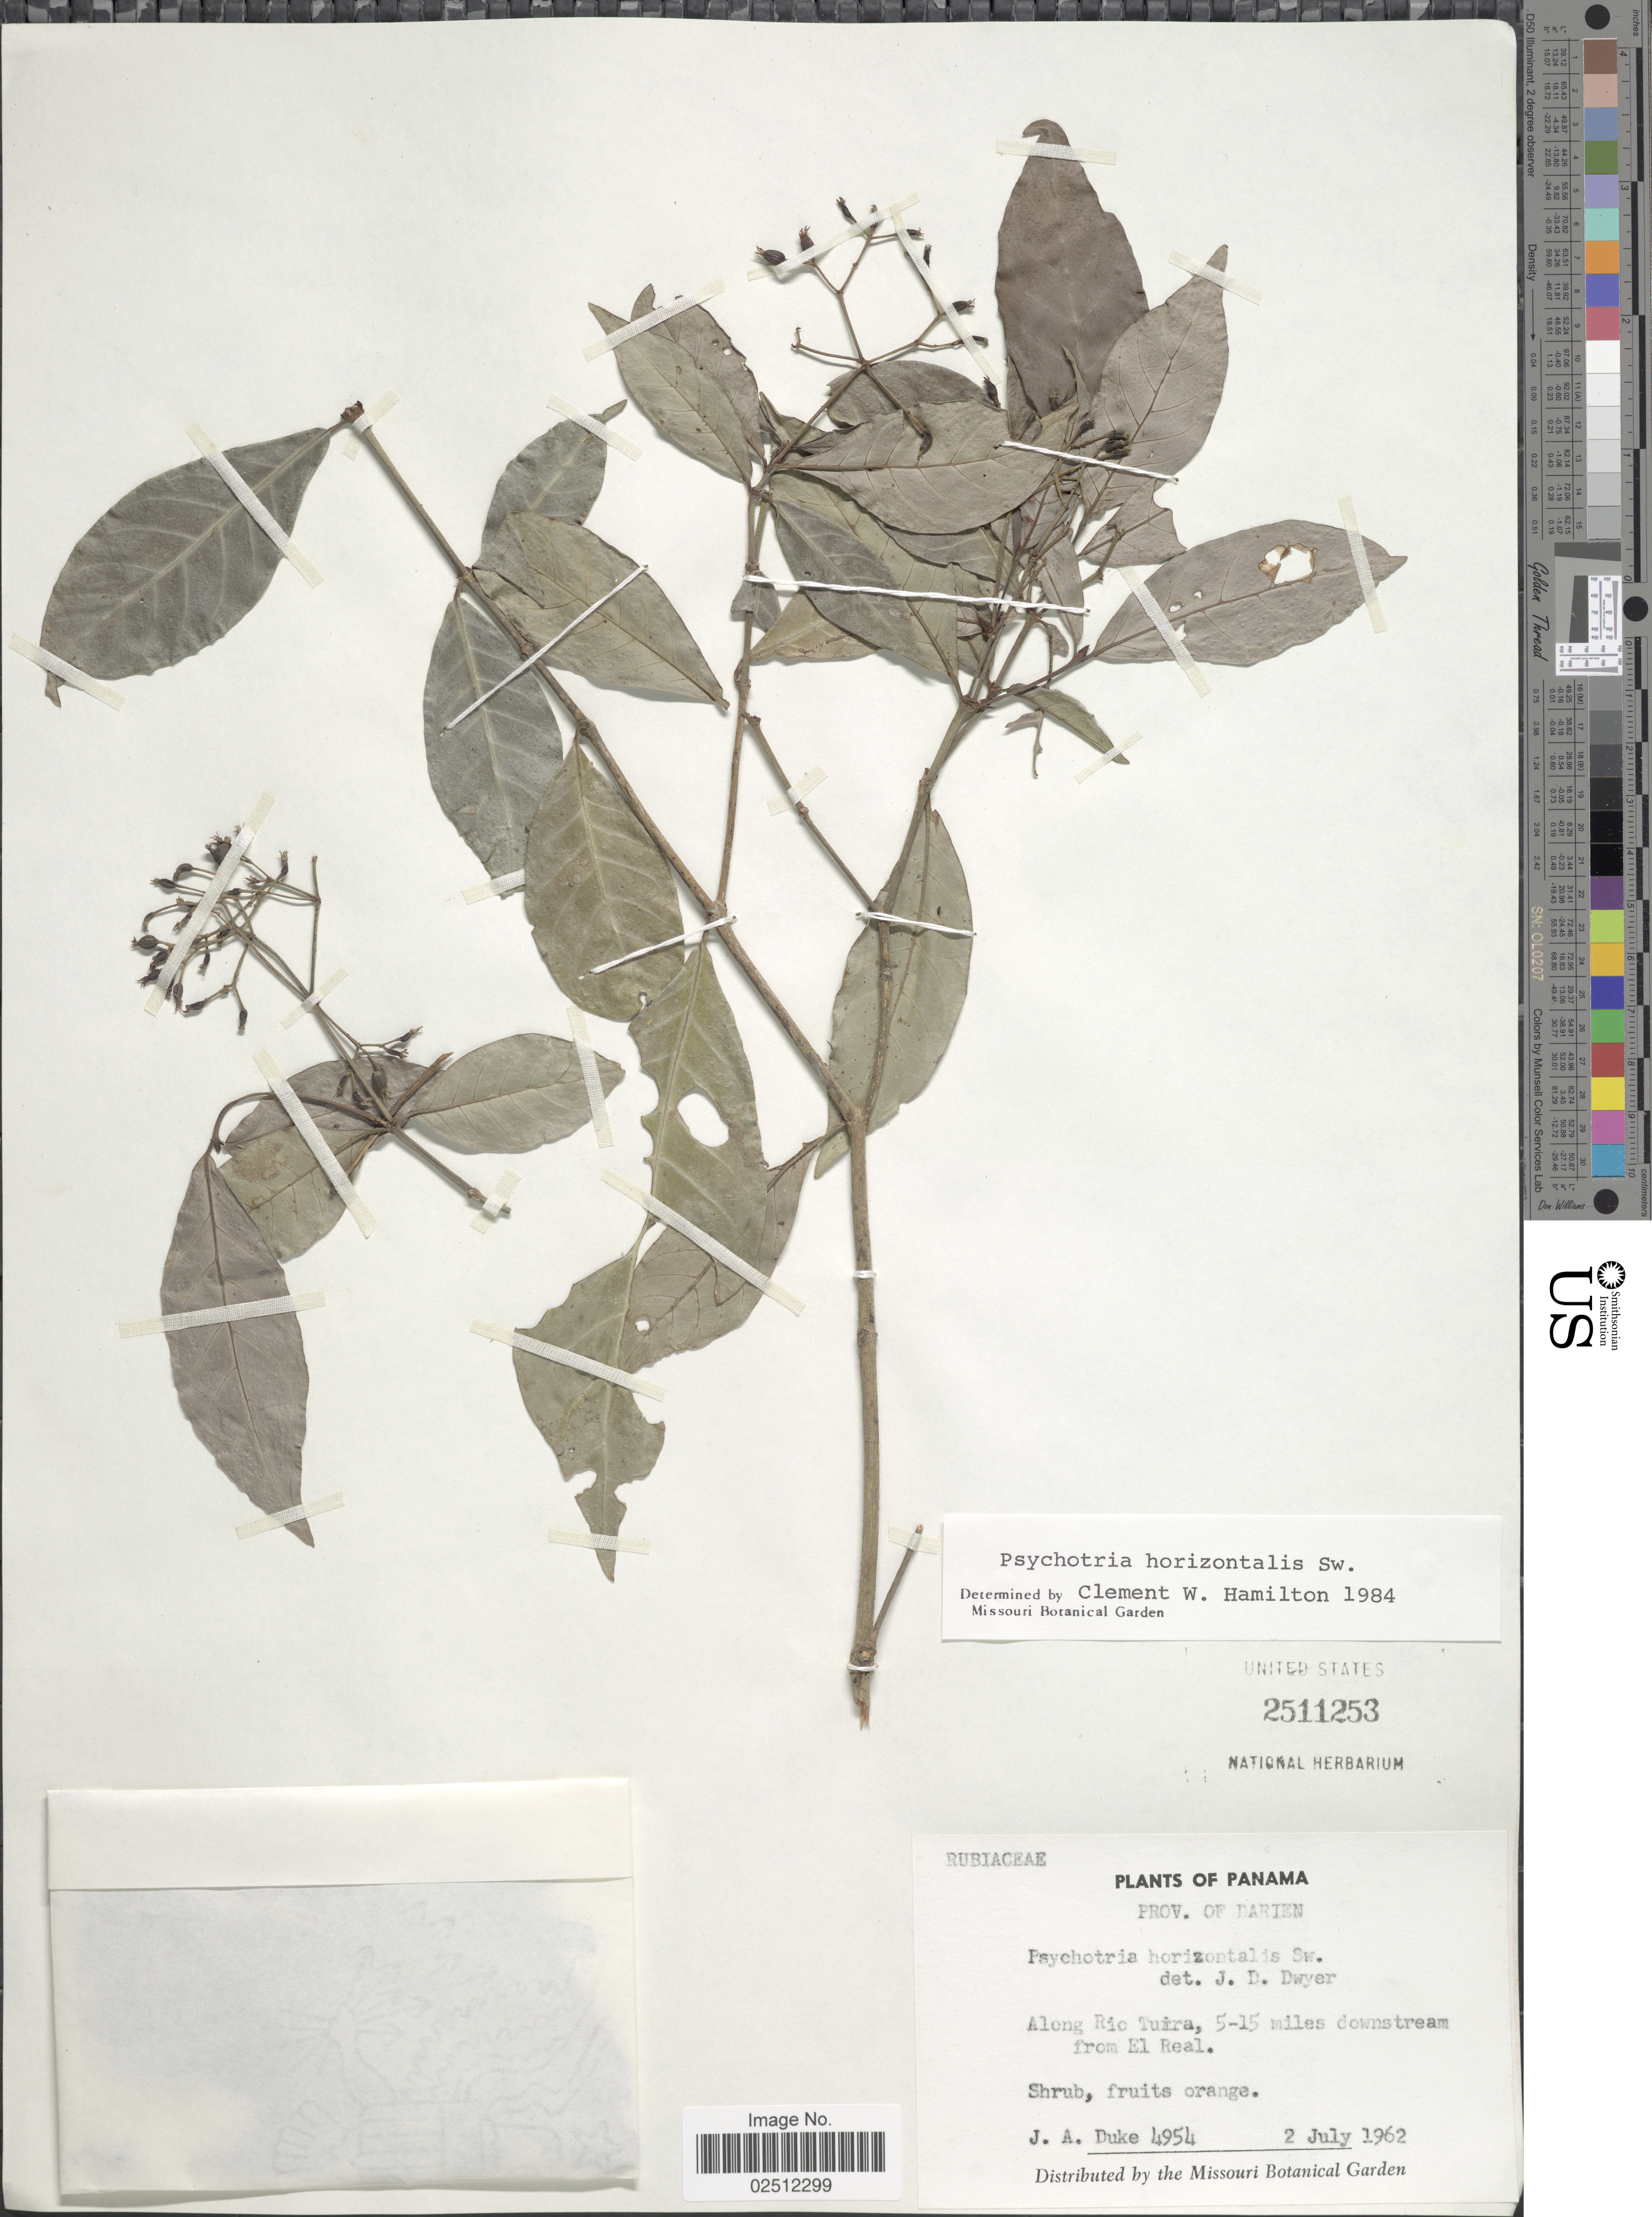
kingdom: Plantae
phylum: Tracheophyta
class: Magnoliopsida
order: Gentianales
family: Rubiaceae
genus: Psychotria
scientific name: Psychotria horizontalis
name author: Sw.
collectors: J. A. Duke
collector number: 4954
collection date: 1962-07-02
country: Panama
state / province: Darién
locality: Along Rio Tuira, 5-15 miles downstream from El Real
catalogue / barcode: US 2511253